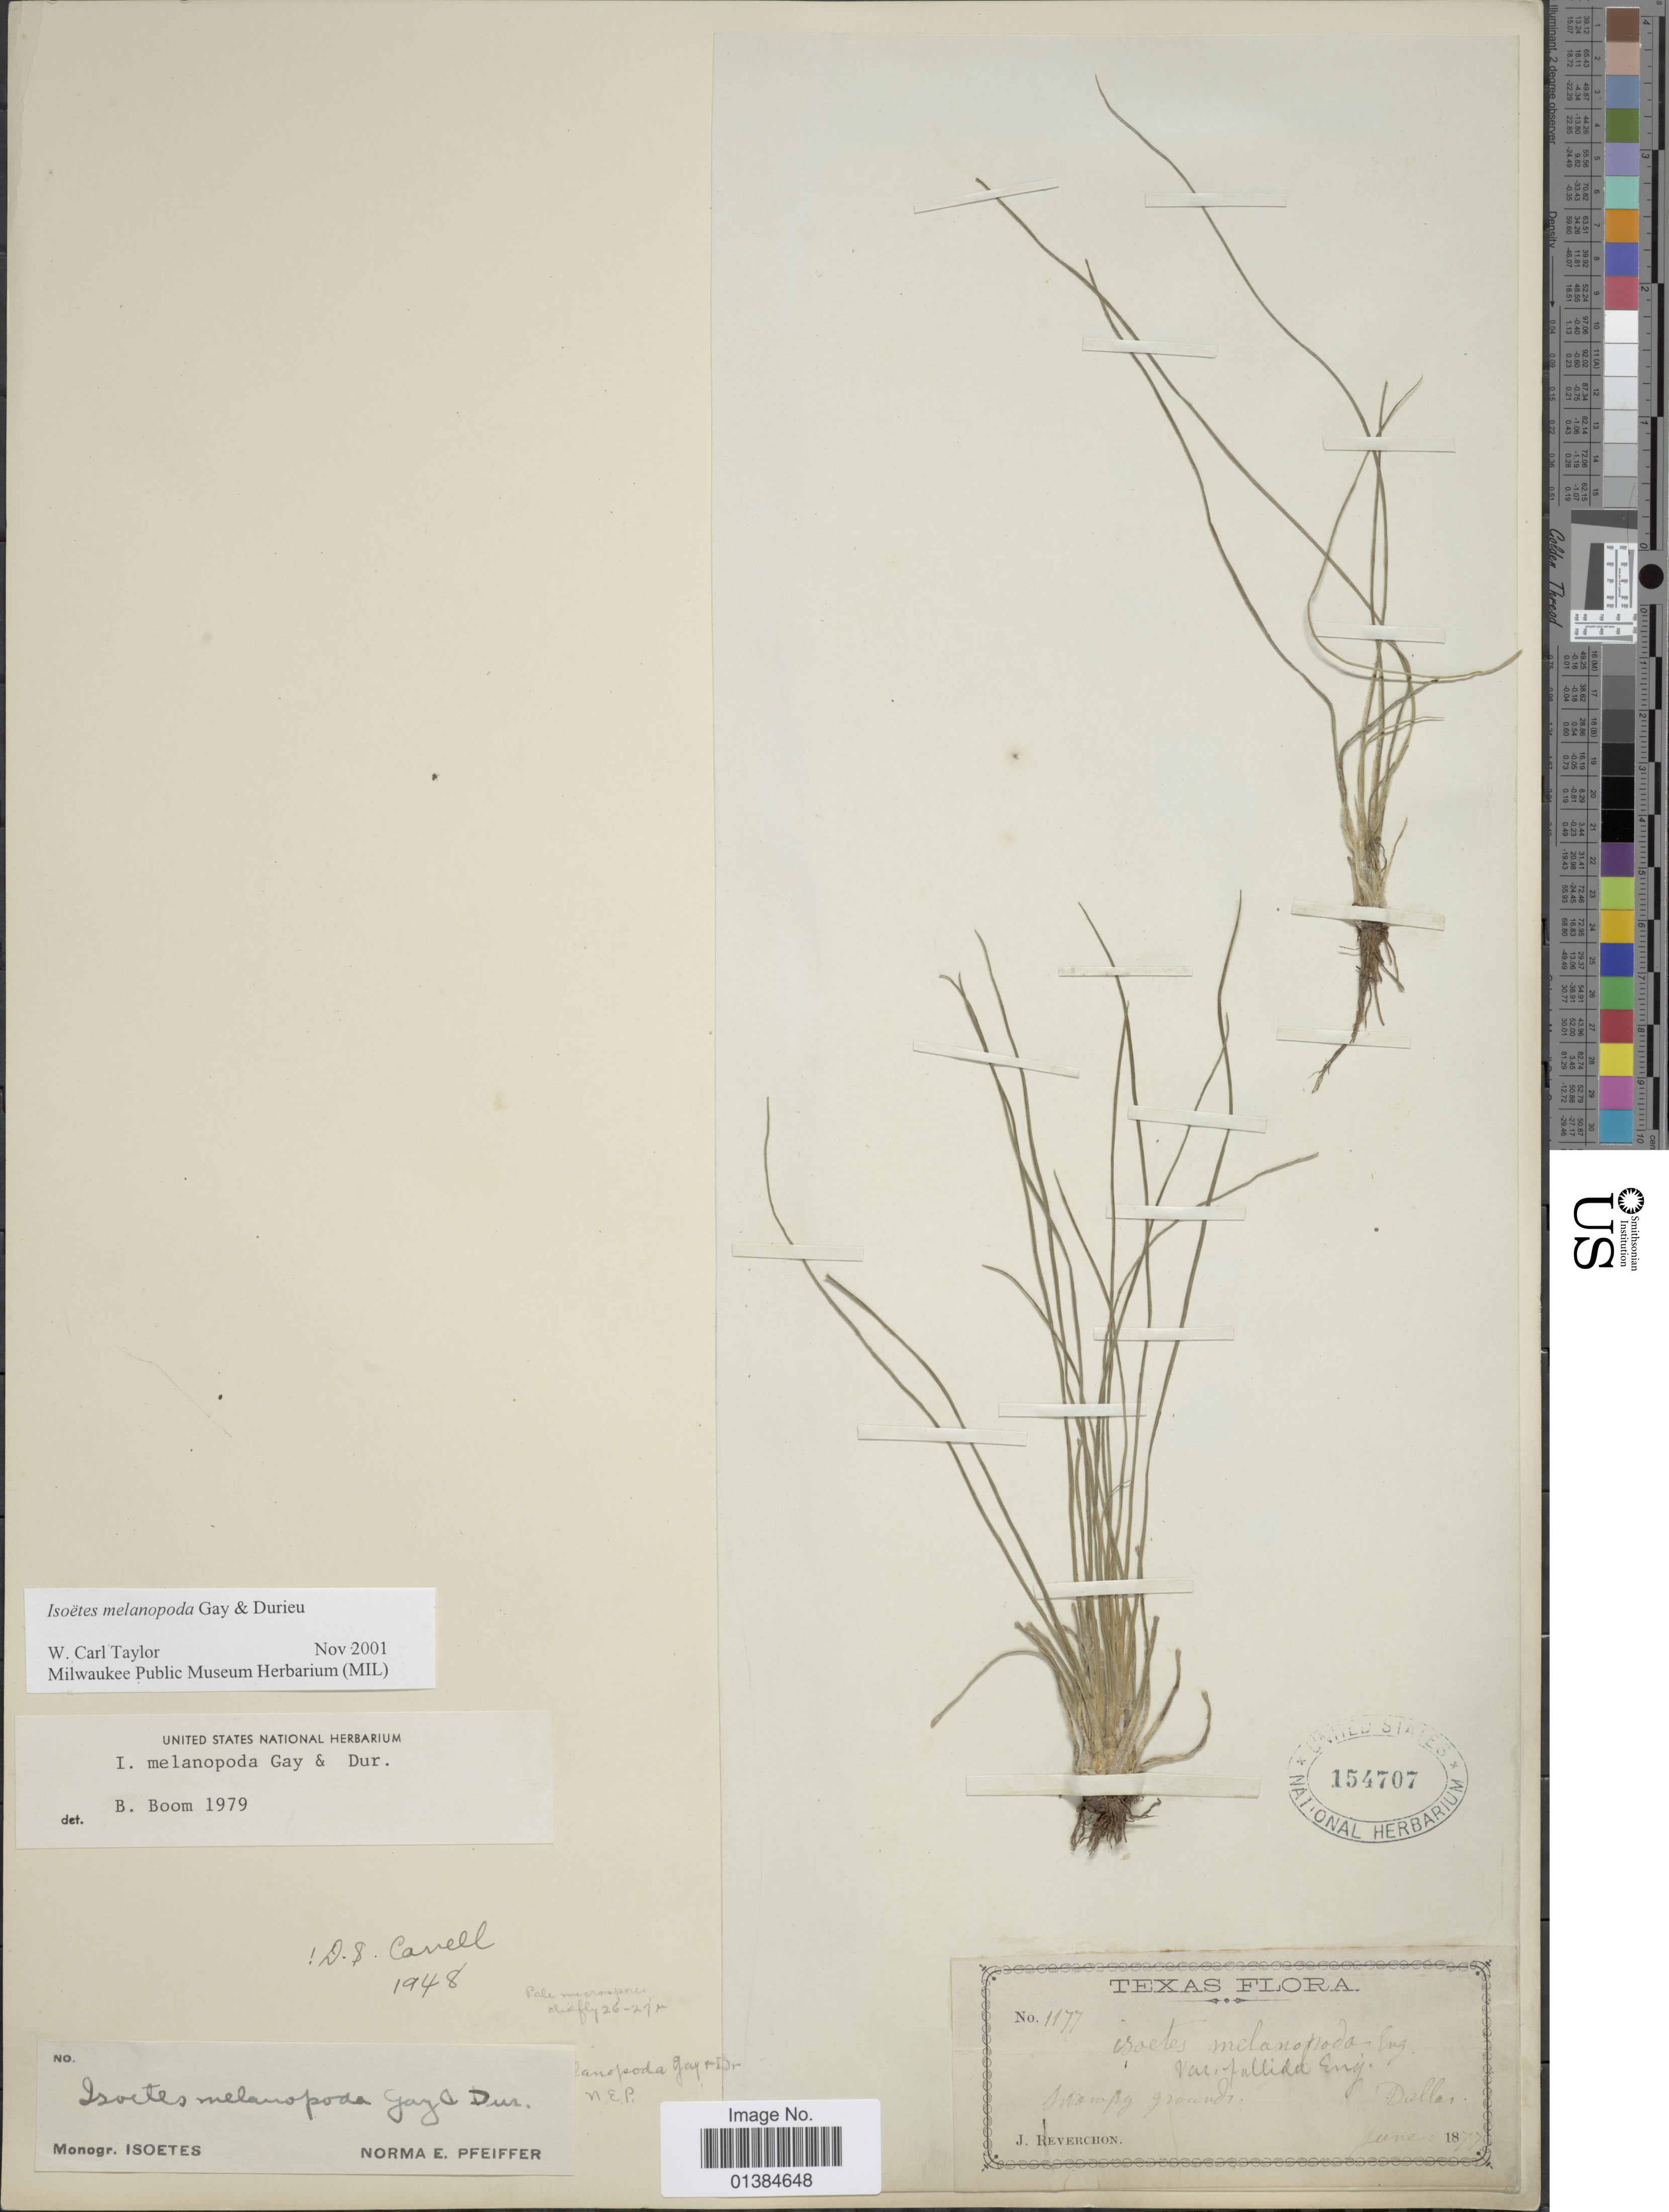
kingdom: Plantae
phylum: Tracheophyta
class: Lycopodiopsida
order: Isoetales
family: Isoetaceae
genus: Isoetes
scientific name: Isoetes melanopoda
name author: J. Gay & Durieu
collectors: J. Reverchon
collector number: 1177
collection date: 1877-06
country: United States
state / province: Texas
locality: Dallas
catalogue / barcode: US 154707